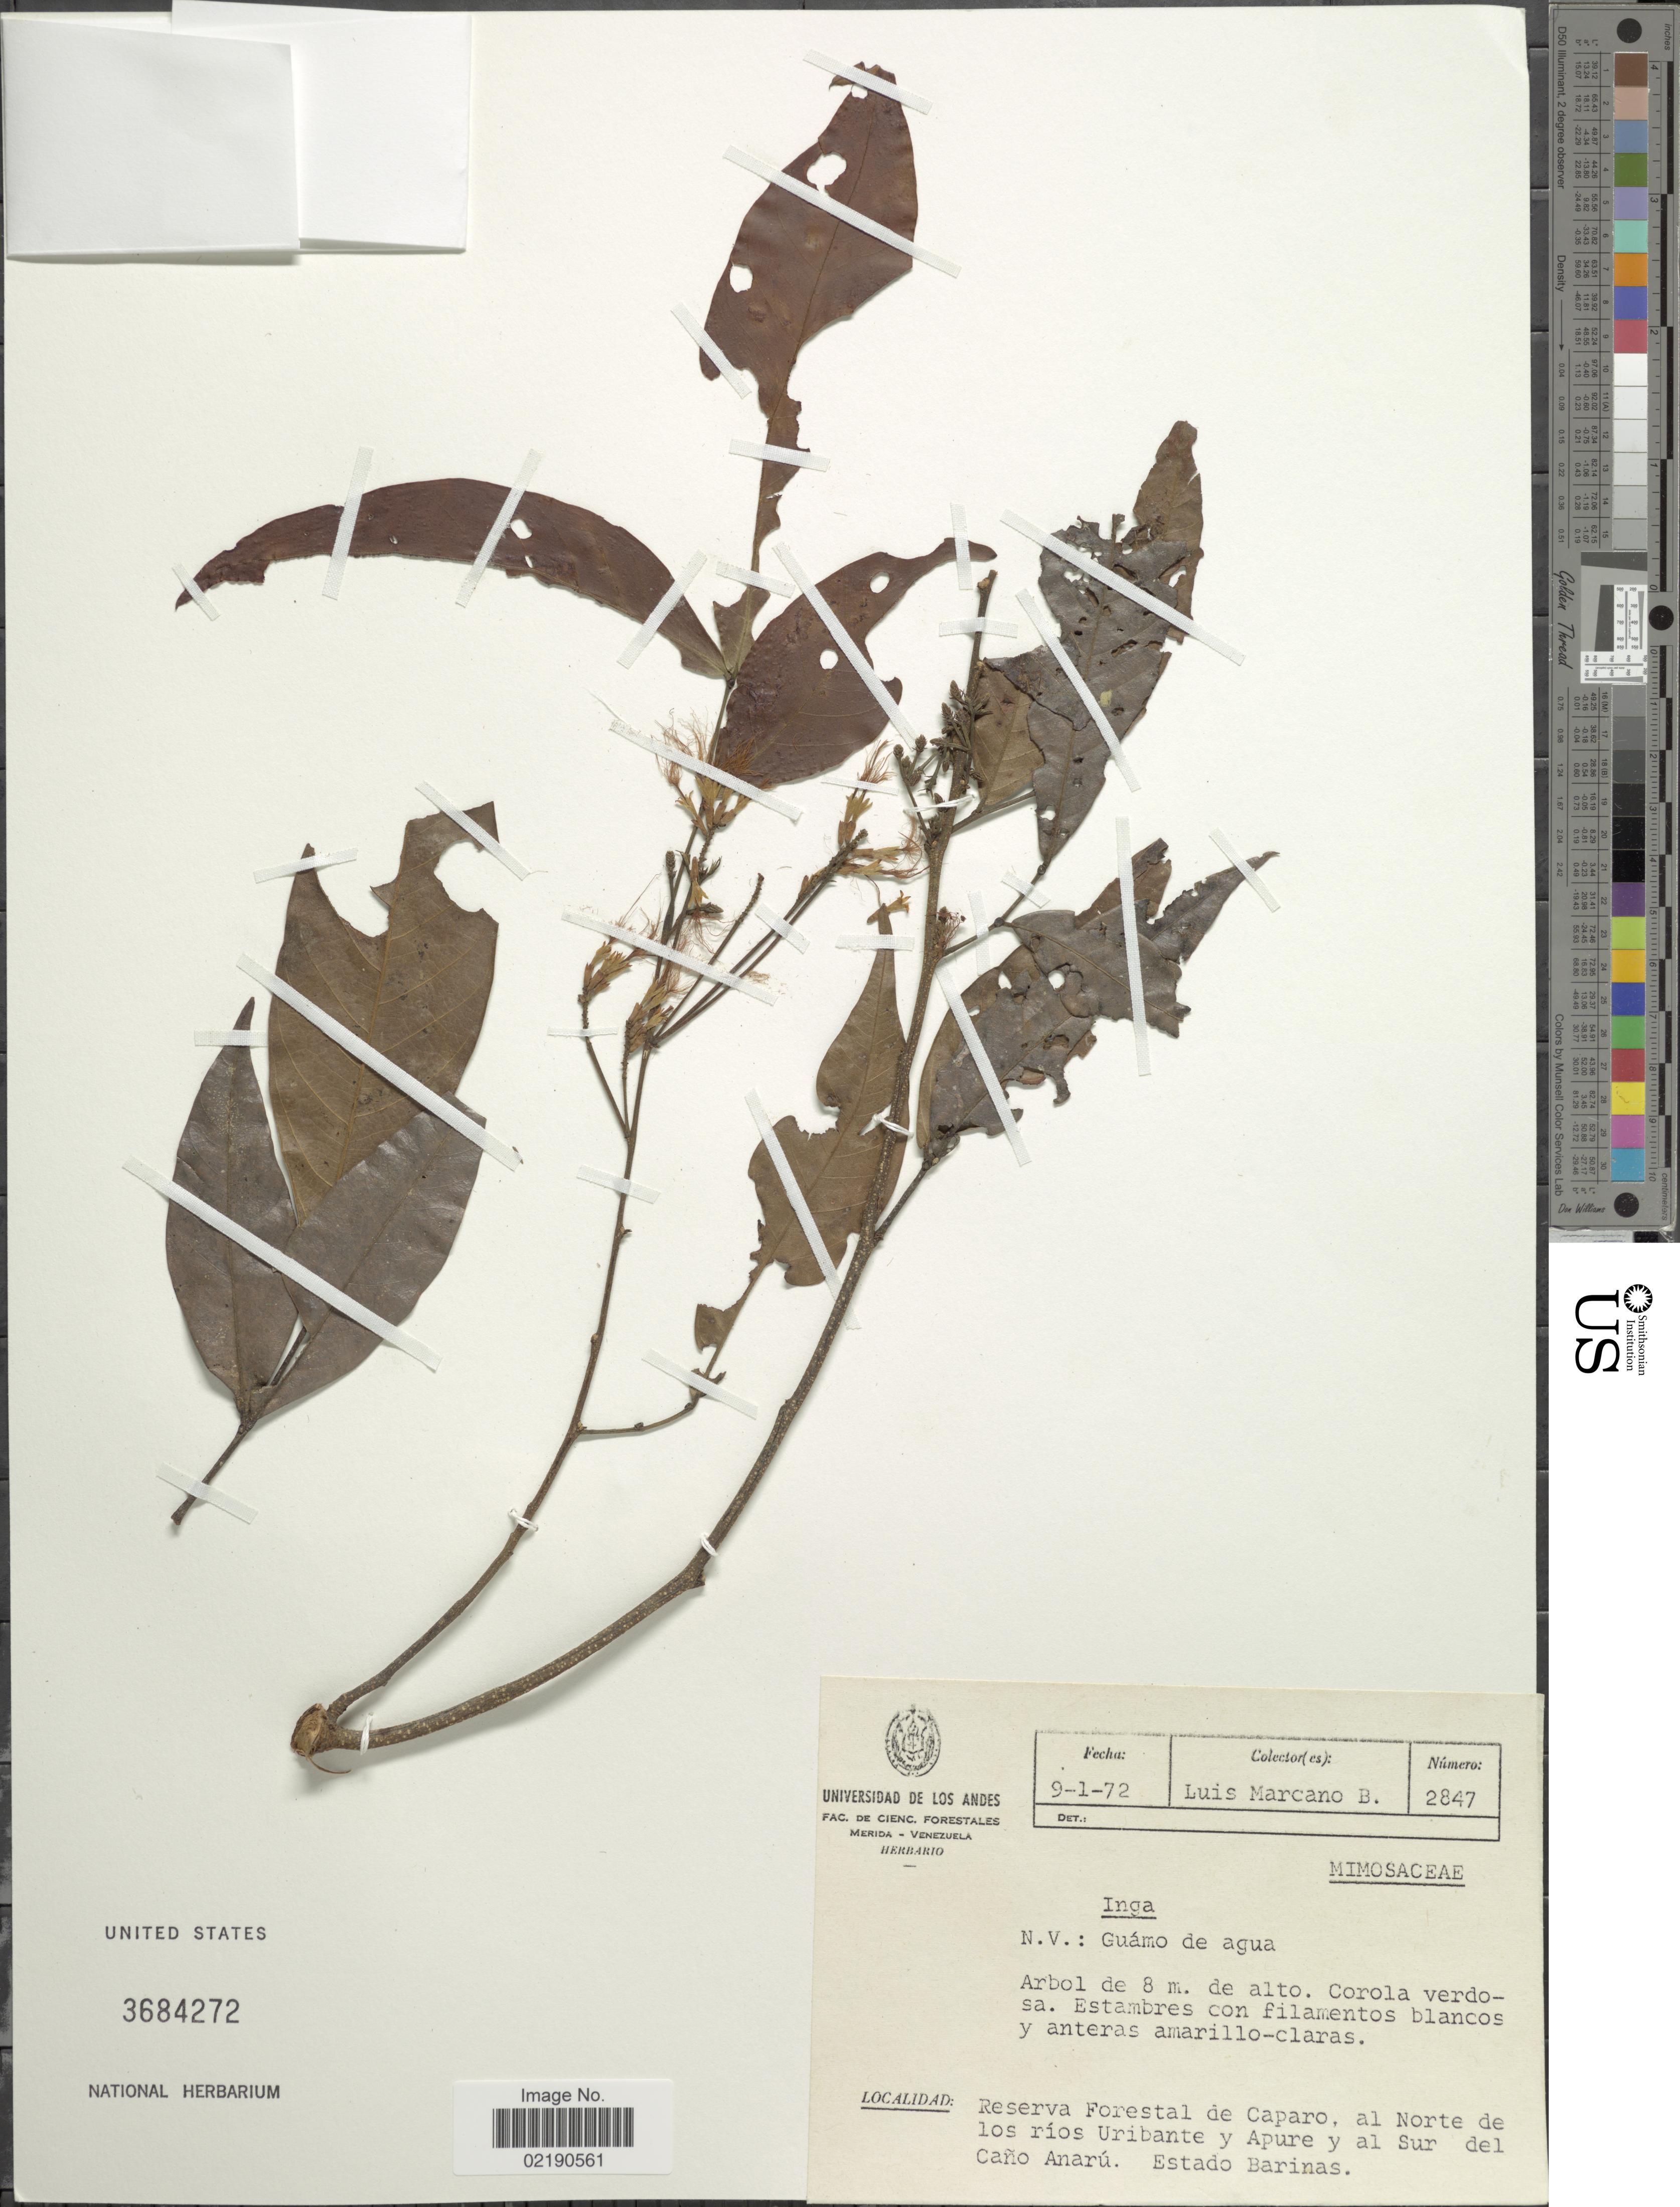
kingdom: Plantae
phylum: Tracheophyta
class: Magnoliopsida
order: Fabales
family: Fabaceae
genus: Inga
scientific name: Inga sp.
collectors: L. Marcano-Berti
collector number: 2847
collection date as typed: Transcribed d/m/y: 9/1/72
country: Venezuela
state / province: Barinas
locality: Reserva Florestal de Caparo al Norte de los rios Uribante y Apure y al Sur del Cano Anaru. Estado Barinas.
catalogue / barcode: US 3684272